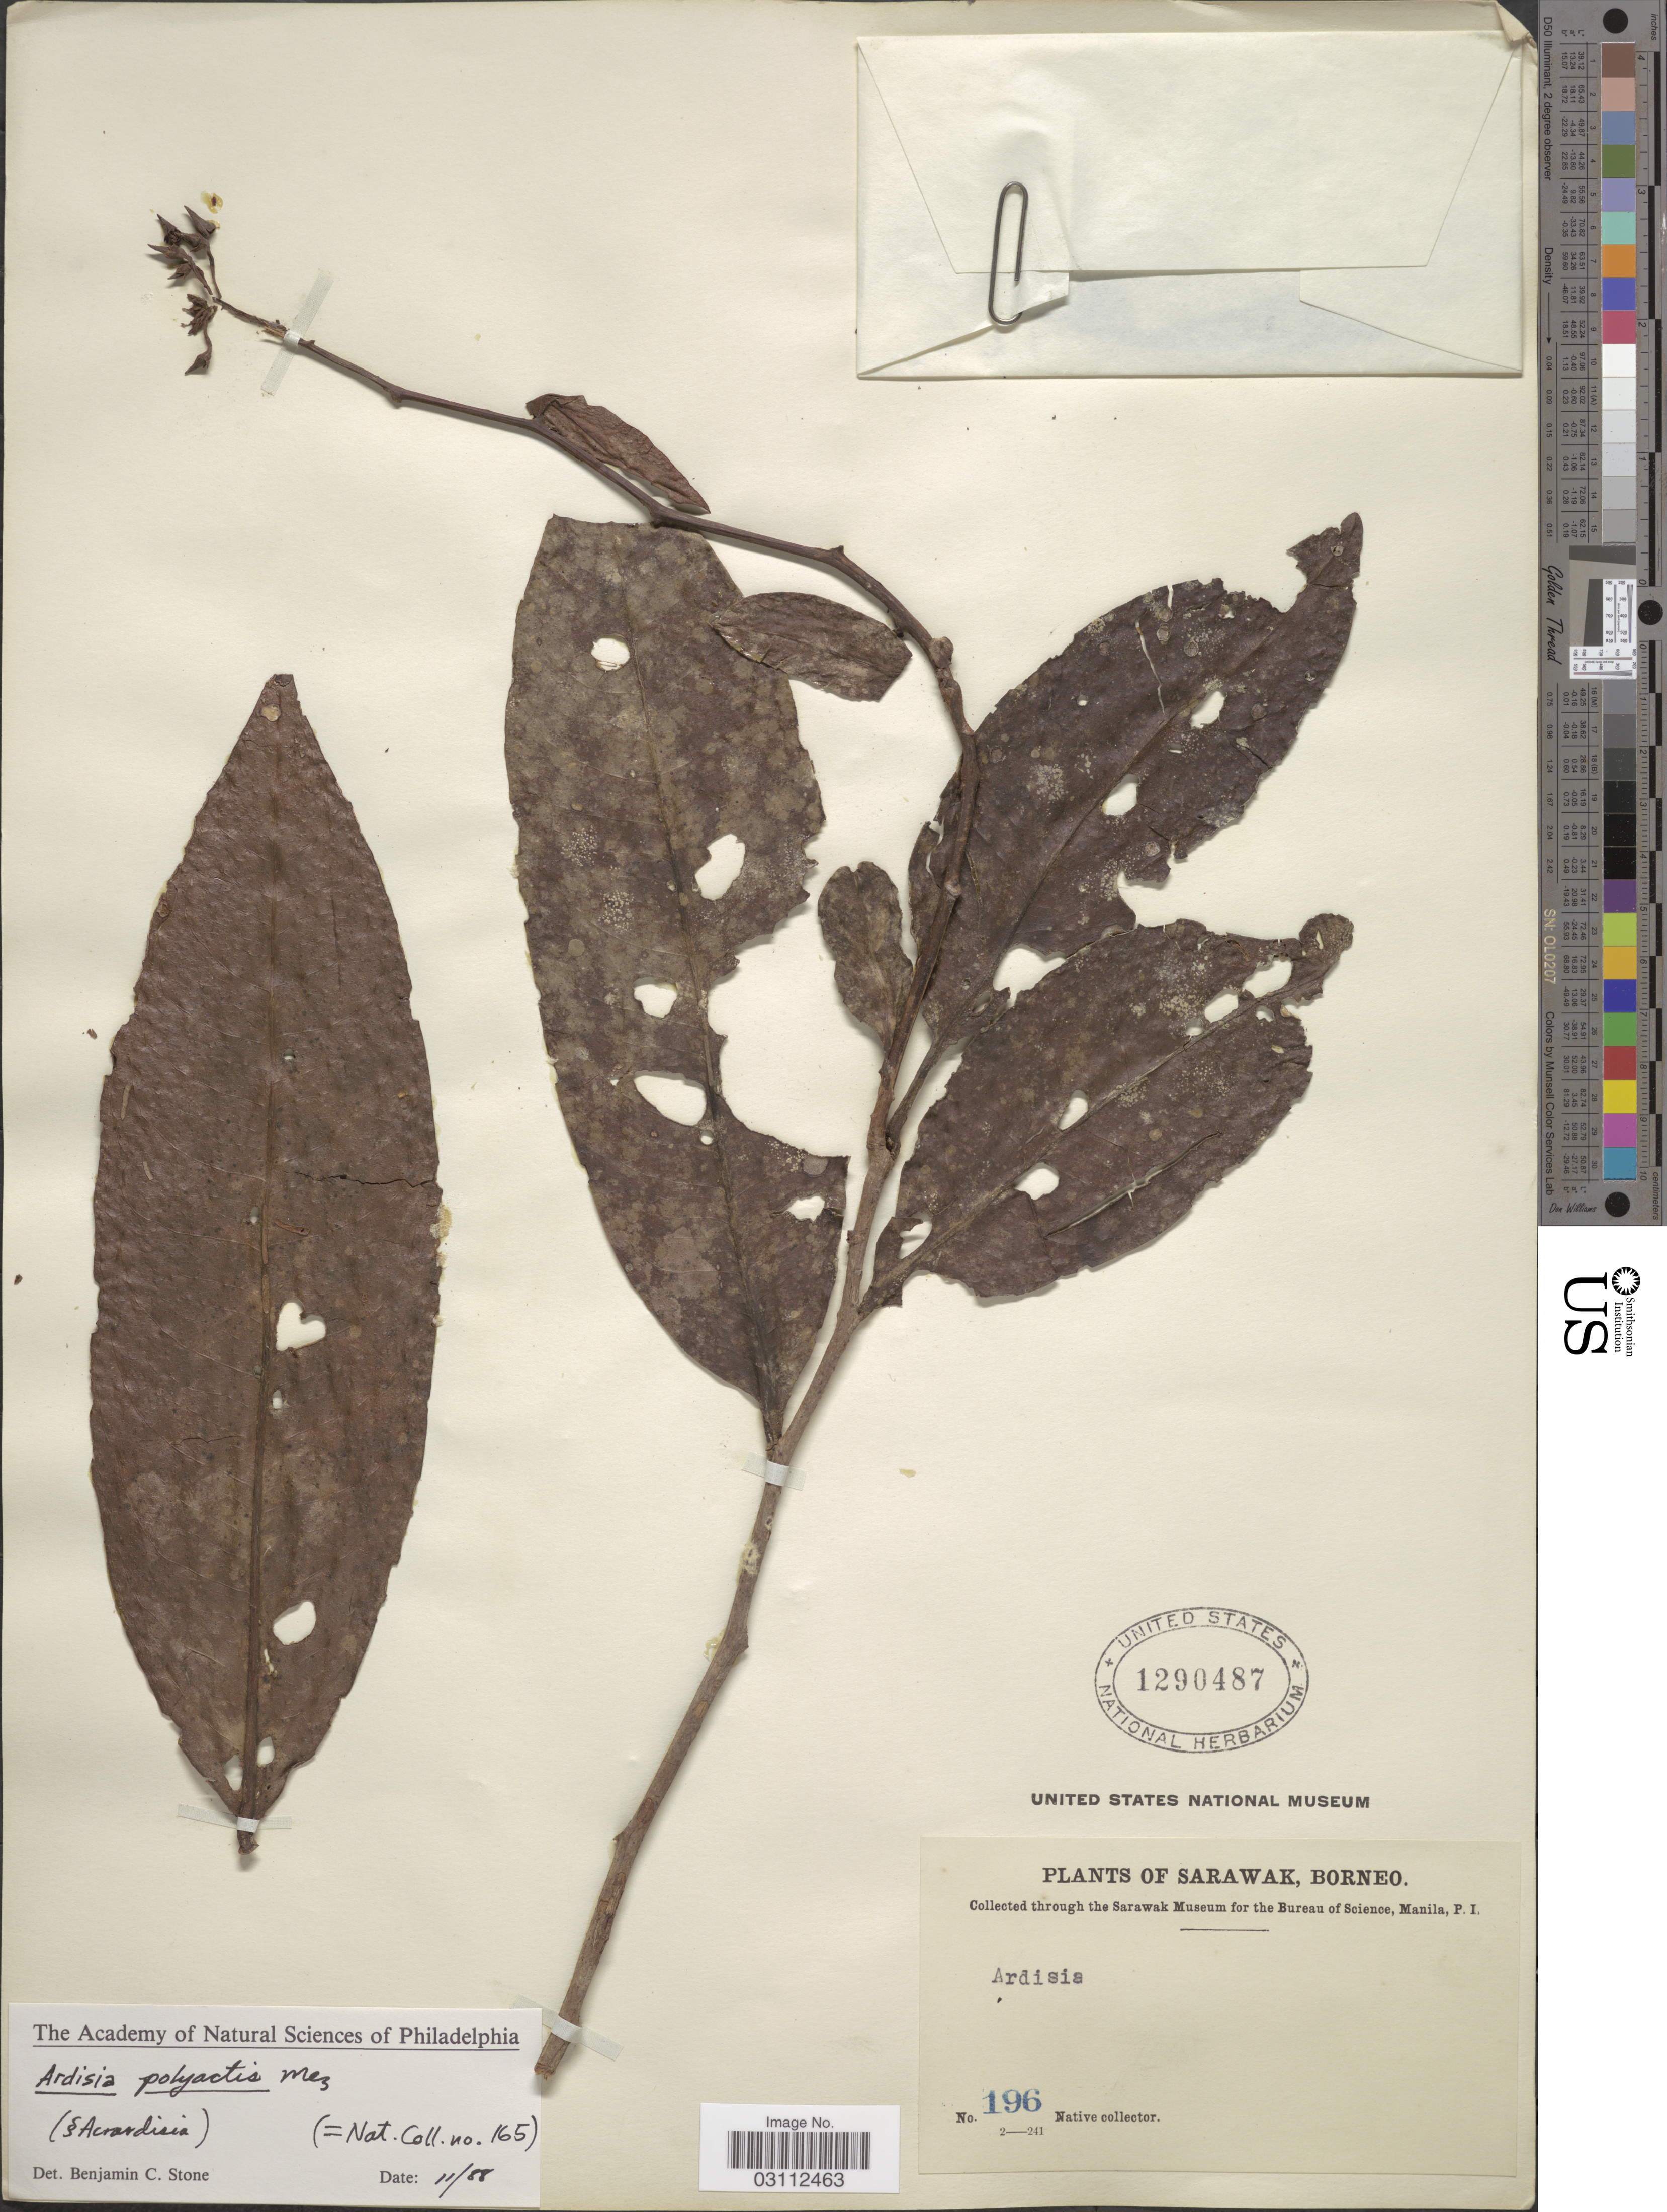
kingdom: Plantae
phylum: Tracheophyta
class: Magnoliopsida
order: Ericales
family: Primulaceae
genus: Ardisia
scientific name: Ardisia polyactis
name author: Mez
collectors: Native collector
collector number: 196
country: Malaysia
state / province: Sarawak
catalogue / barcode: US 1290487